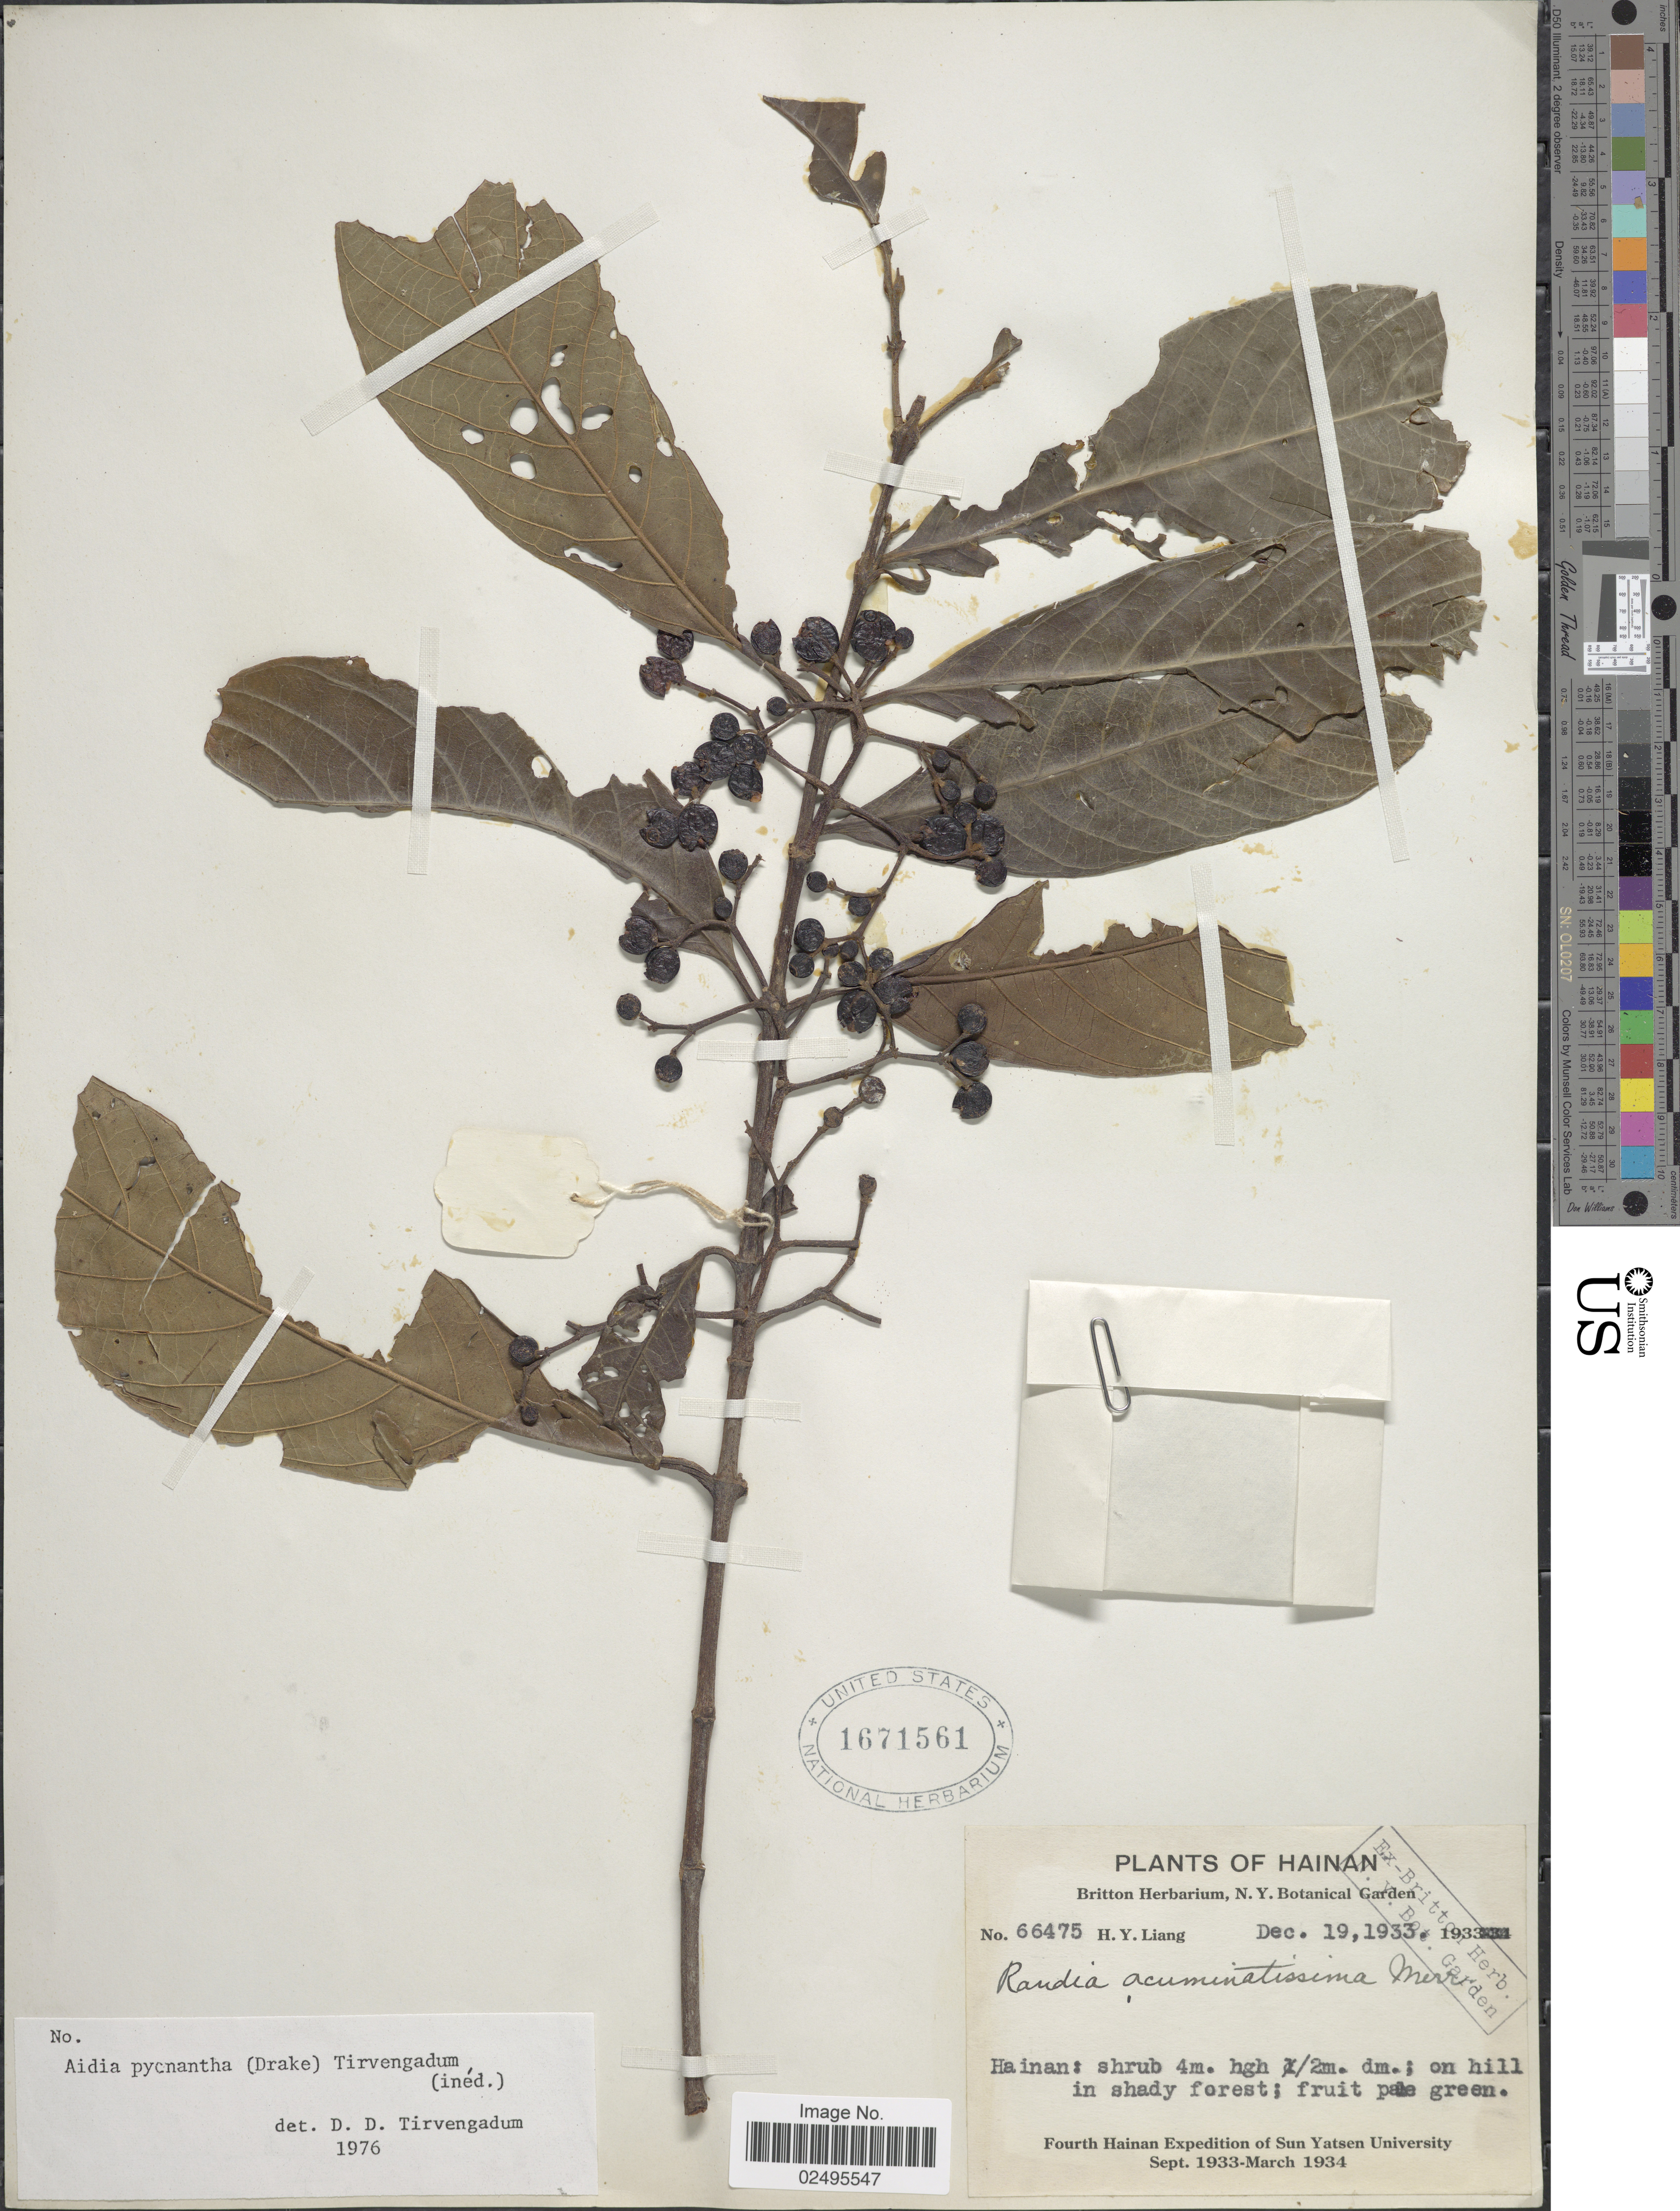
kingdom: Plantae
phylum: Tracheophyta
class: Magnoliopsida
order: Gentianales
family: Rubiaceae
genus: Aidia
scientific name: Aidia pycnantha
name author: (Drake) Tirveng.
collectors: H. Y. Liang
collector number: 66475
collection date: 1933-12-19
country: China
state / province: Hainan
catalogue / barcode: US 1671561